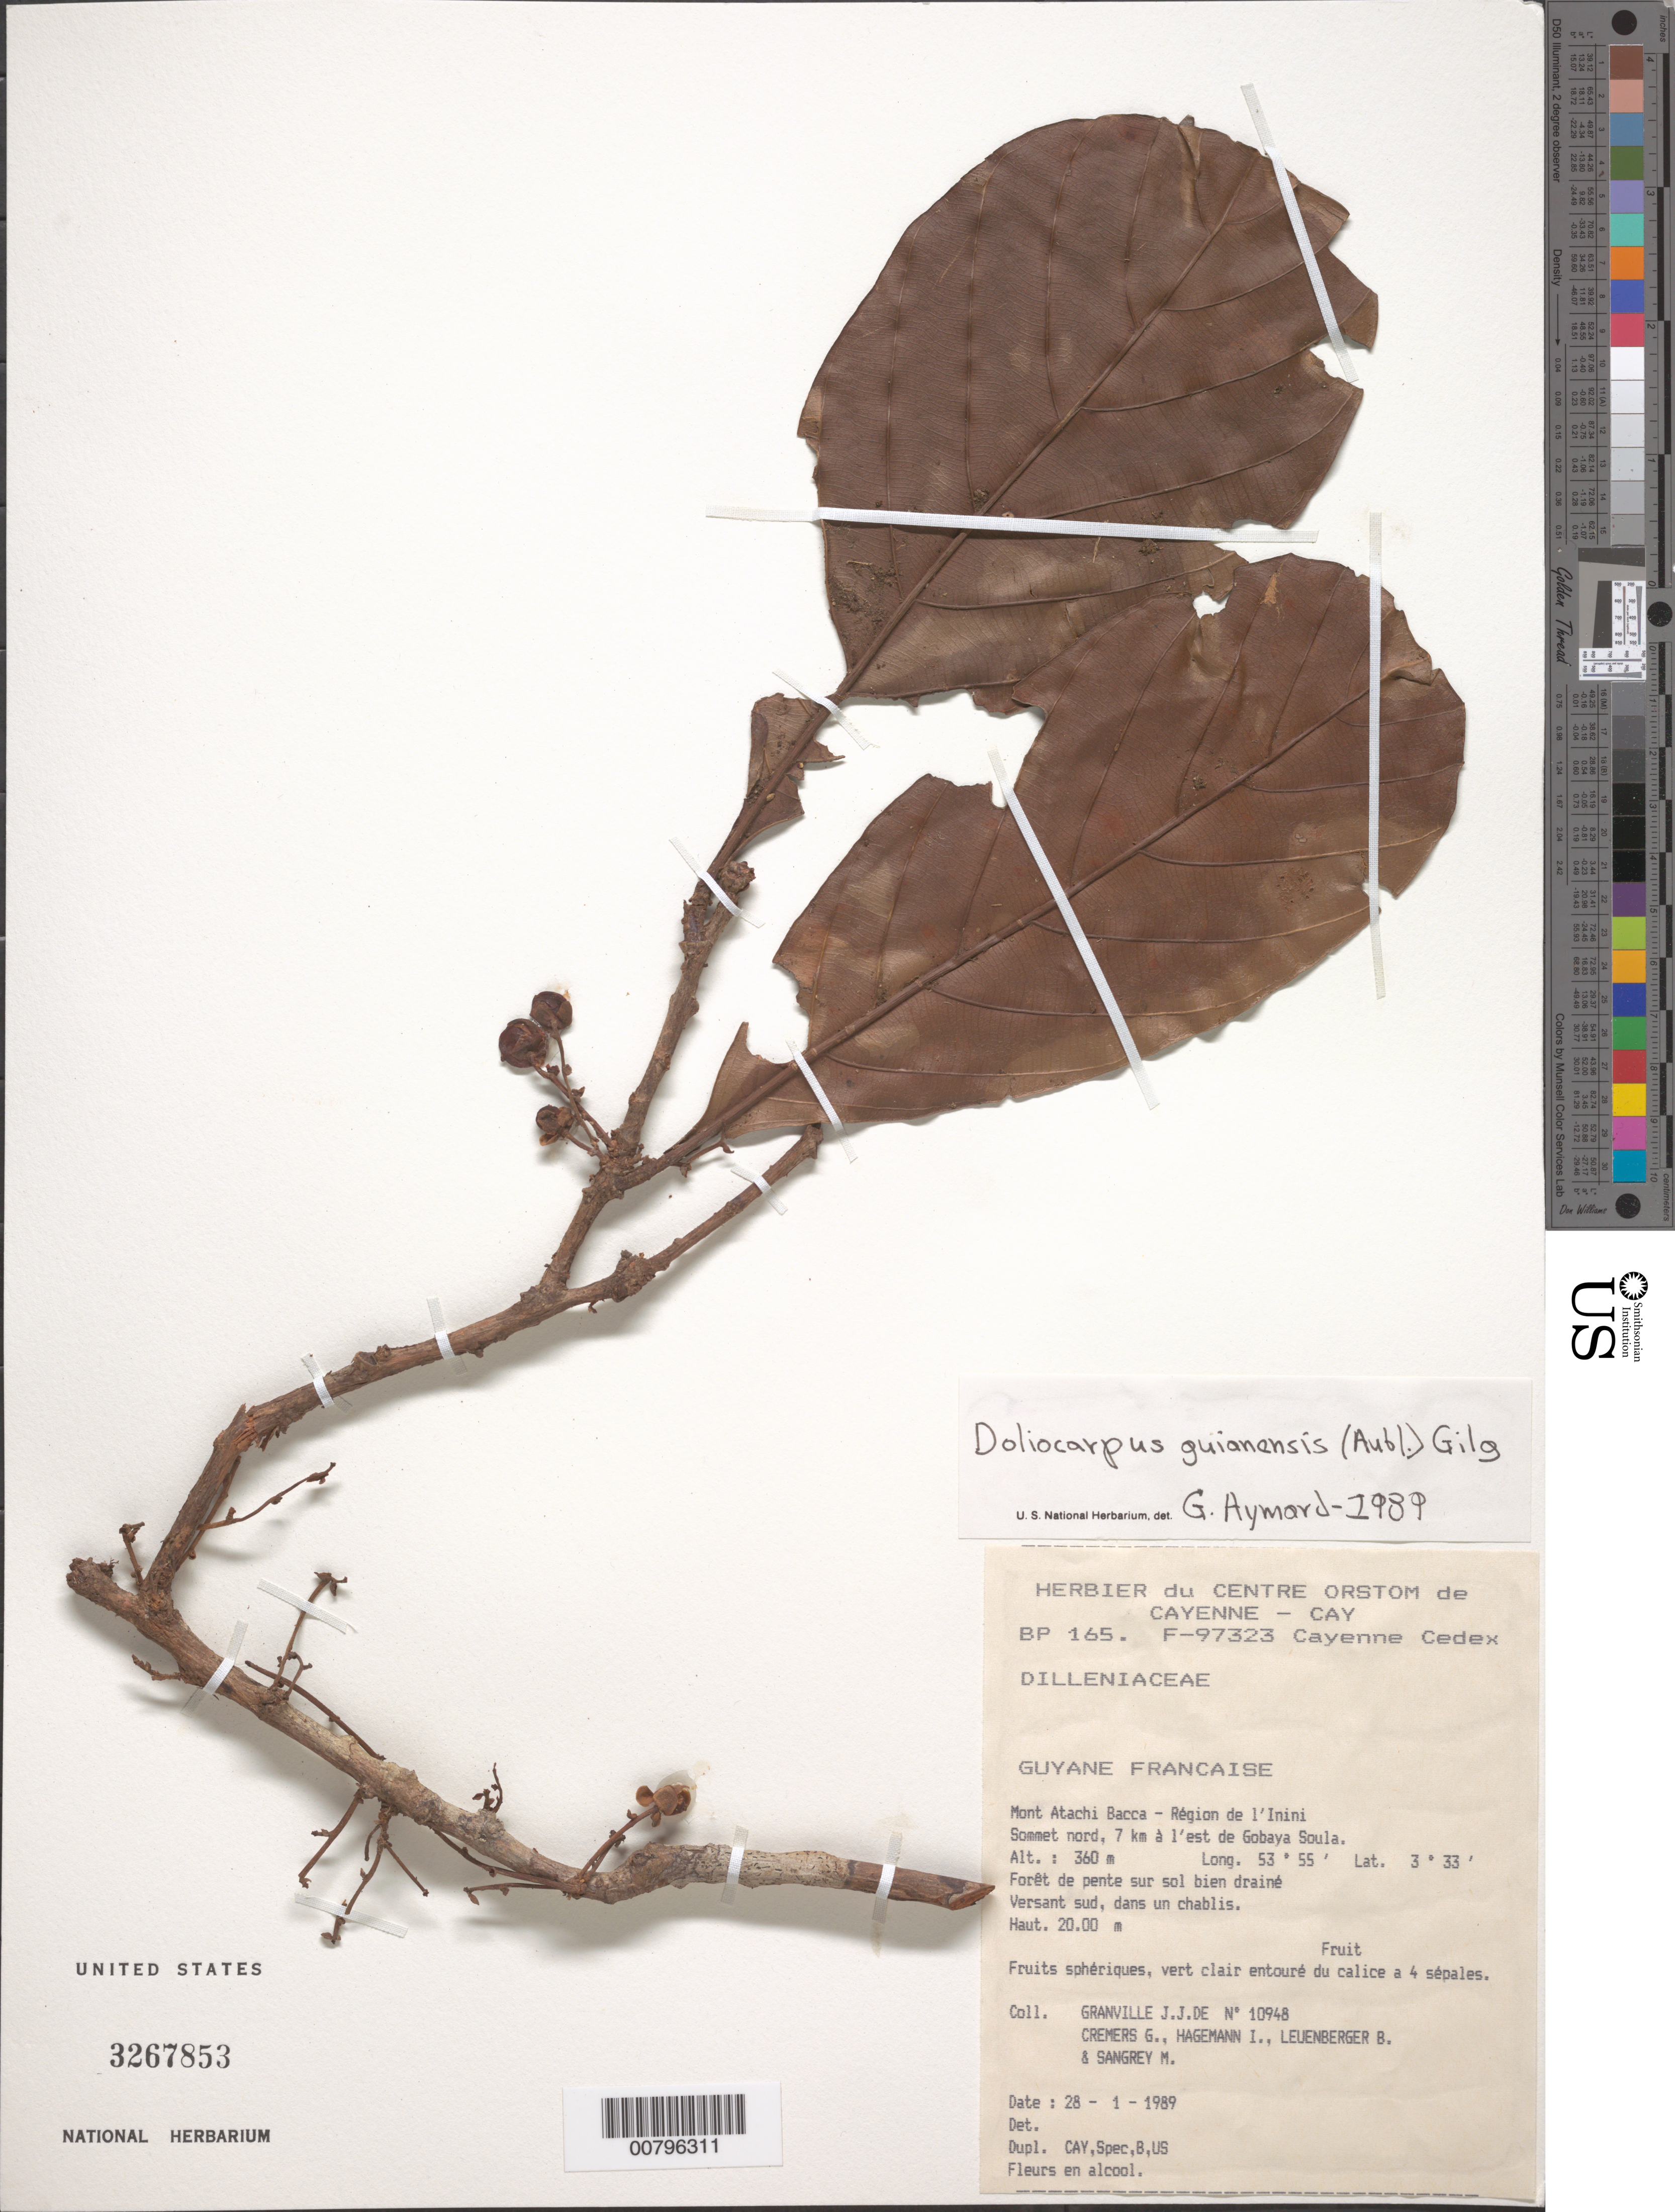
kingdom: Plantae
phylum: Tracheophyta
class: Magnoliopsida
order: Dilleniales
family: Dilleniaceae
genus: Doliocarpus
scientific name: Doliocarpus guianensis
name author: (Aubl.) Gilg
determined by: Aymard C., G. A., (PORT), Univ. Nac. Exp. de los Llanos Ezequiel Zamora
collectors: J.-J. de Granville, G. Cremers, J. Hagemann, B. E. Leuenberger & M. S. Sangrey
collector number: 10948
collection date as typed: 28-Jan-89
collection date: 1989-01-28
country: French Guiana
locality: Mont Atachi Bacca, Région de l'Inini, sommet nord, 7 km à l'Est de Gobaya Soula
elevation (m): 360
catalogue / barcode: US 3267853